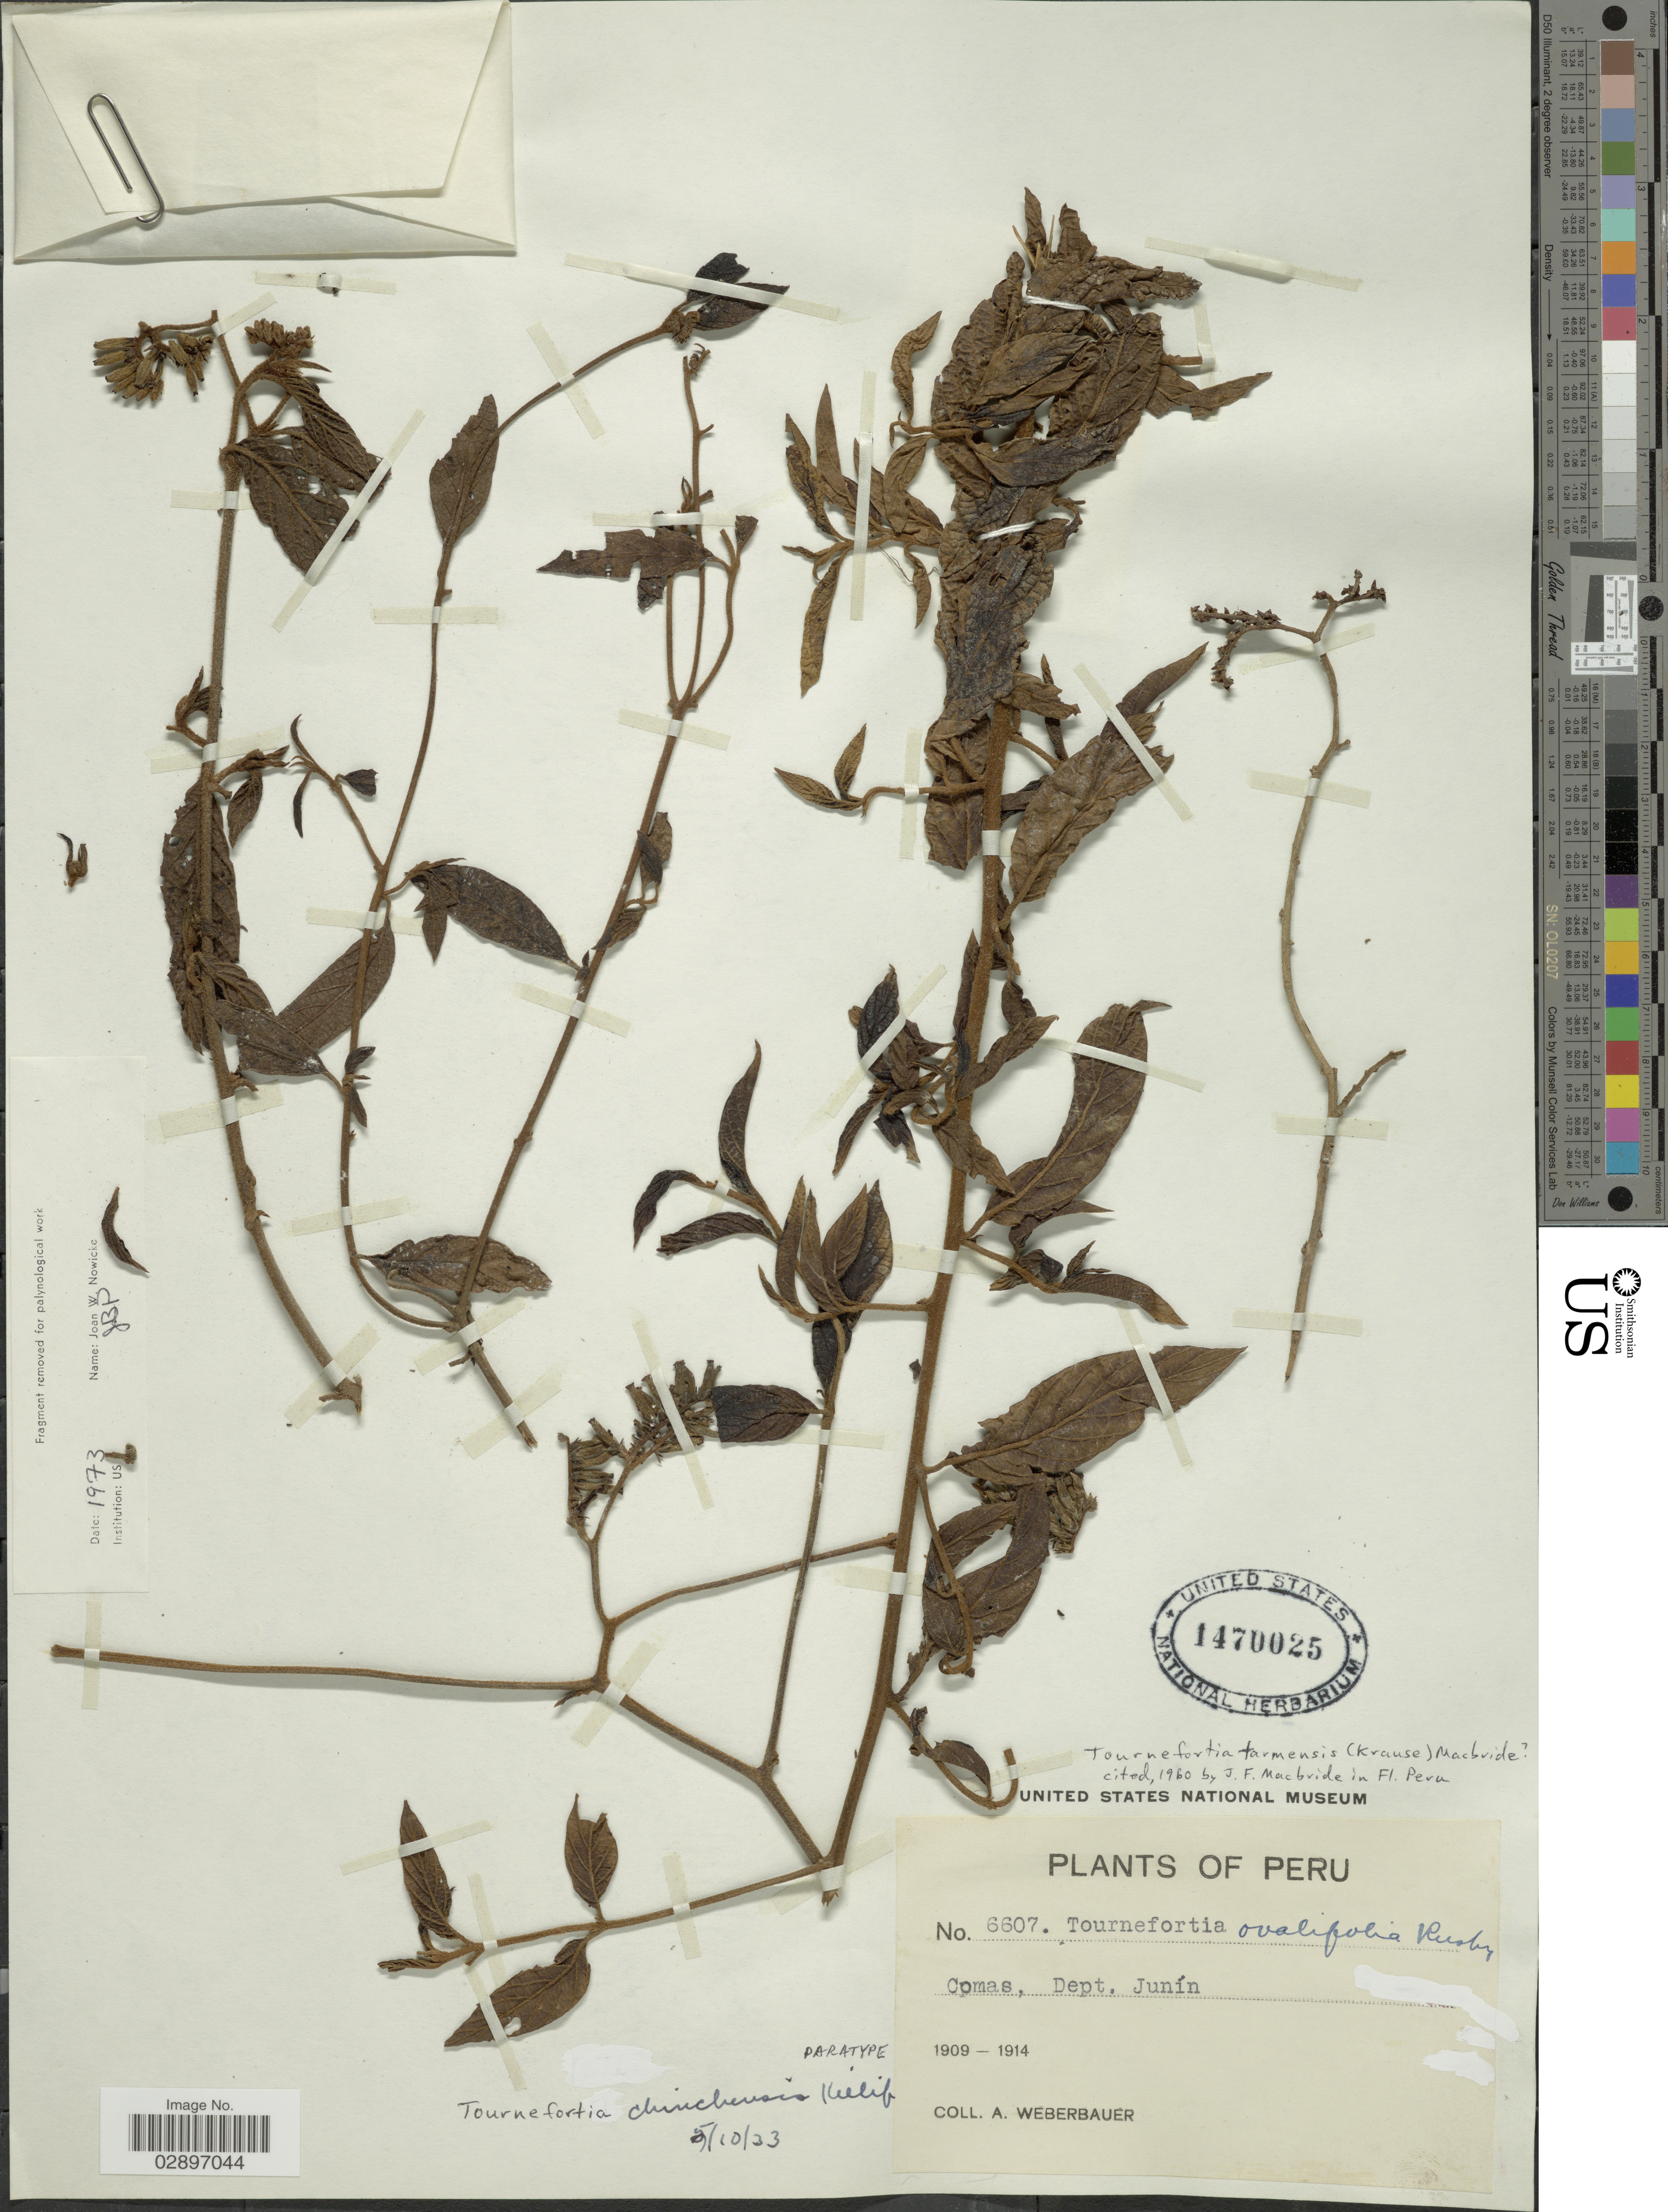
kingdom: Plantae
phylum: Tracheophyta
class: Magnoliopsida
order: Boraginales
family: Heliotropiaceae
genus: Tournefortia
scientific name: Tournefortia chinchensis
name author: Killip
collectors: A. Weberbauer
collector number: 6607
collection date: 1909/1914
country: Peru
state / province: Junín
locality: Comas, Dept. Junín.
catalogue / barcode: US 1470025